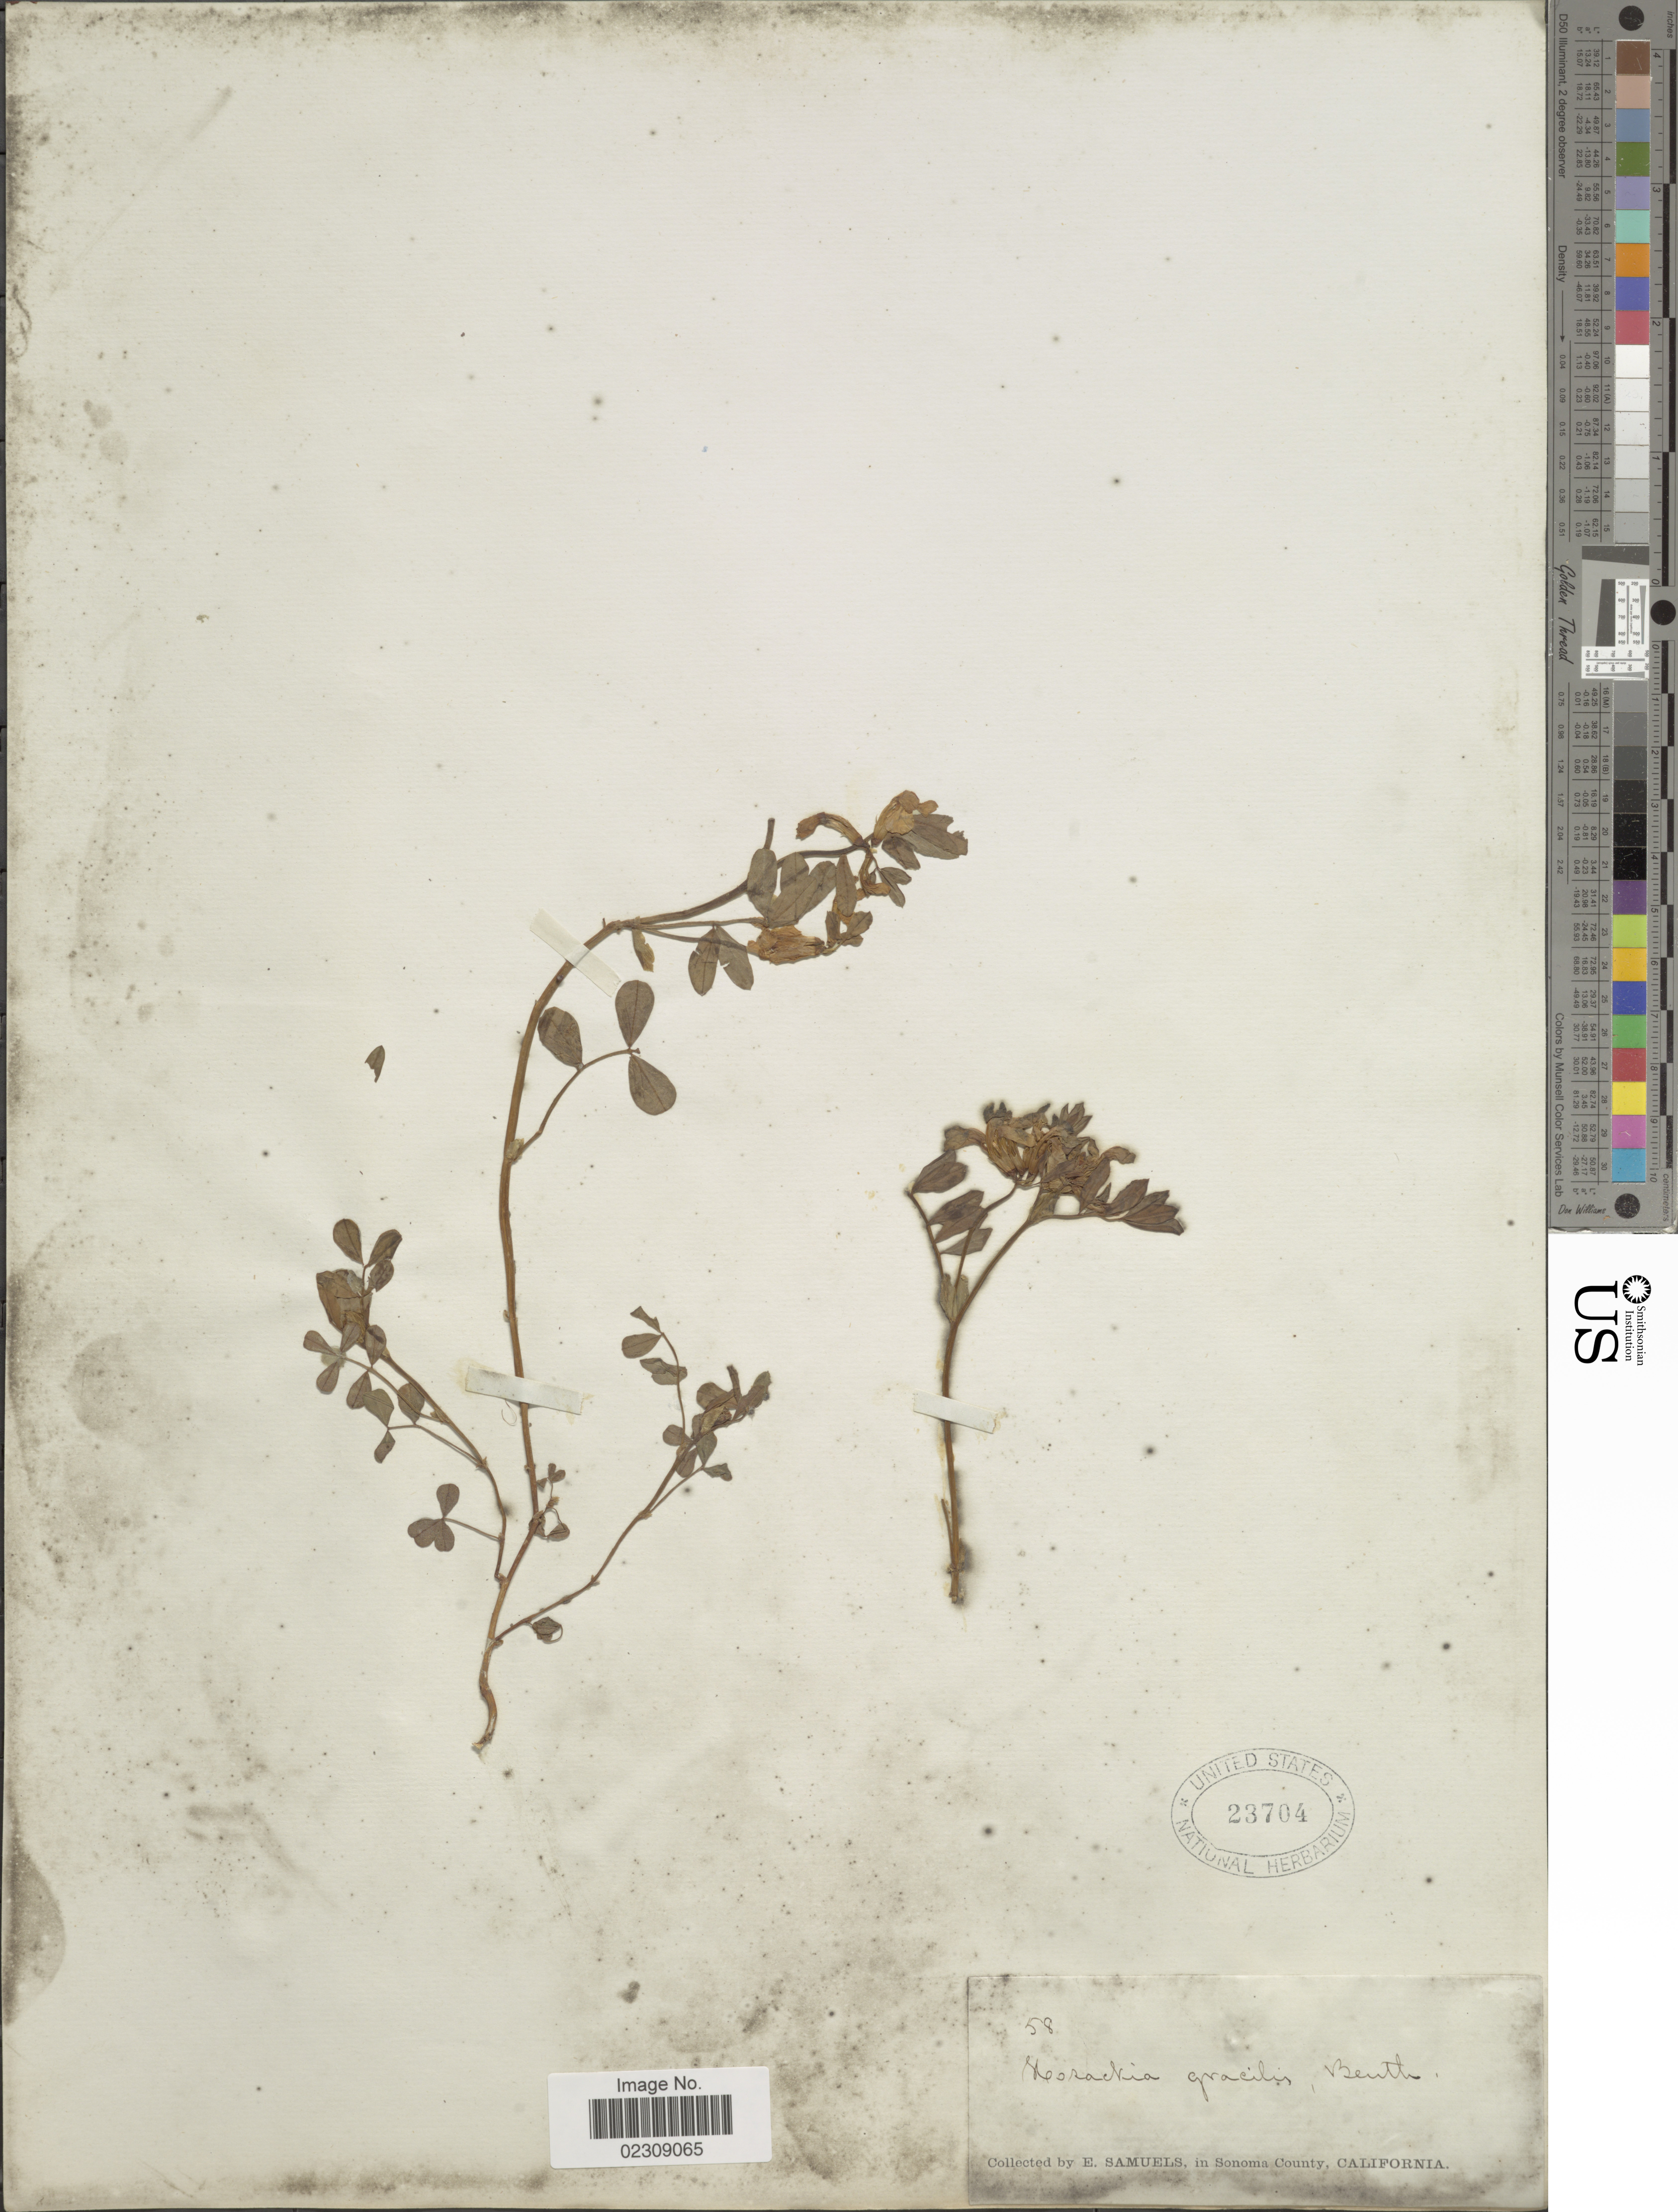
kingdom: Plantae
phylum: Tracheophyta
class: Magnoliopsida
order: Fabales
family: Fabaceae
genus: Hosackia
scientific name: Hosackia gracilis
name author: Benth.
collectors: E. Samuels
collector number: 58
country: United States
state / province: California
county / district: Sonoma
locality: In Sonoma County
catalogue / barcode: US 23704